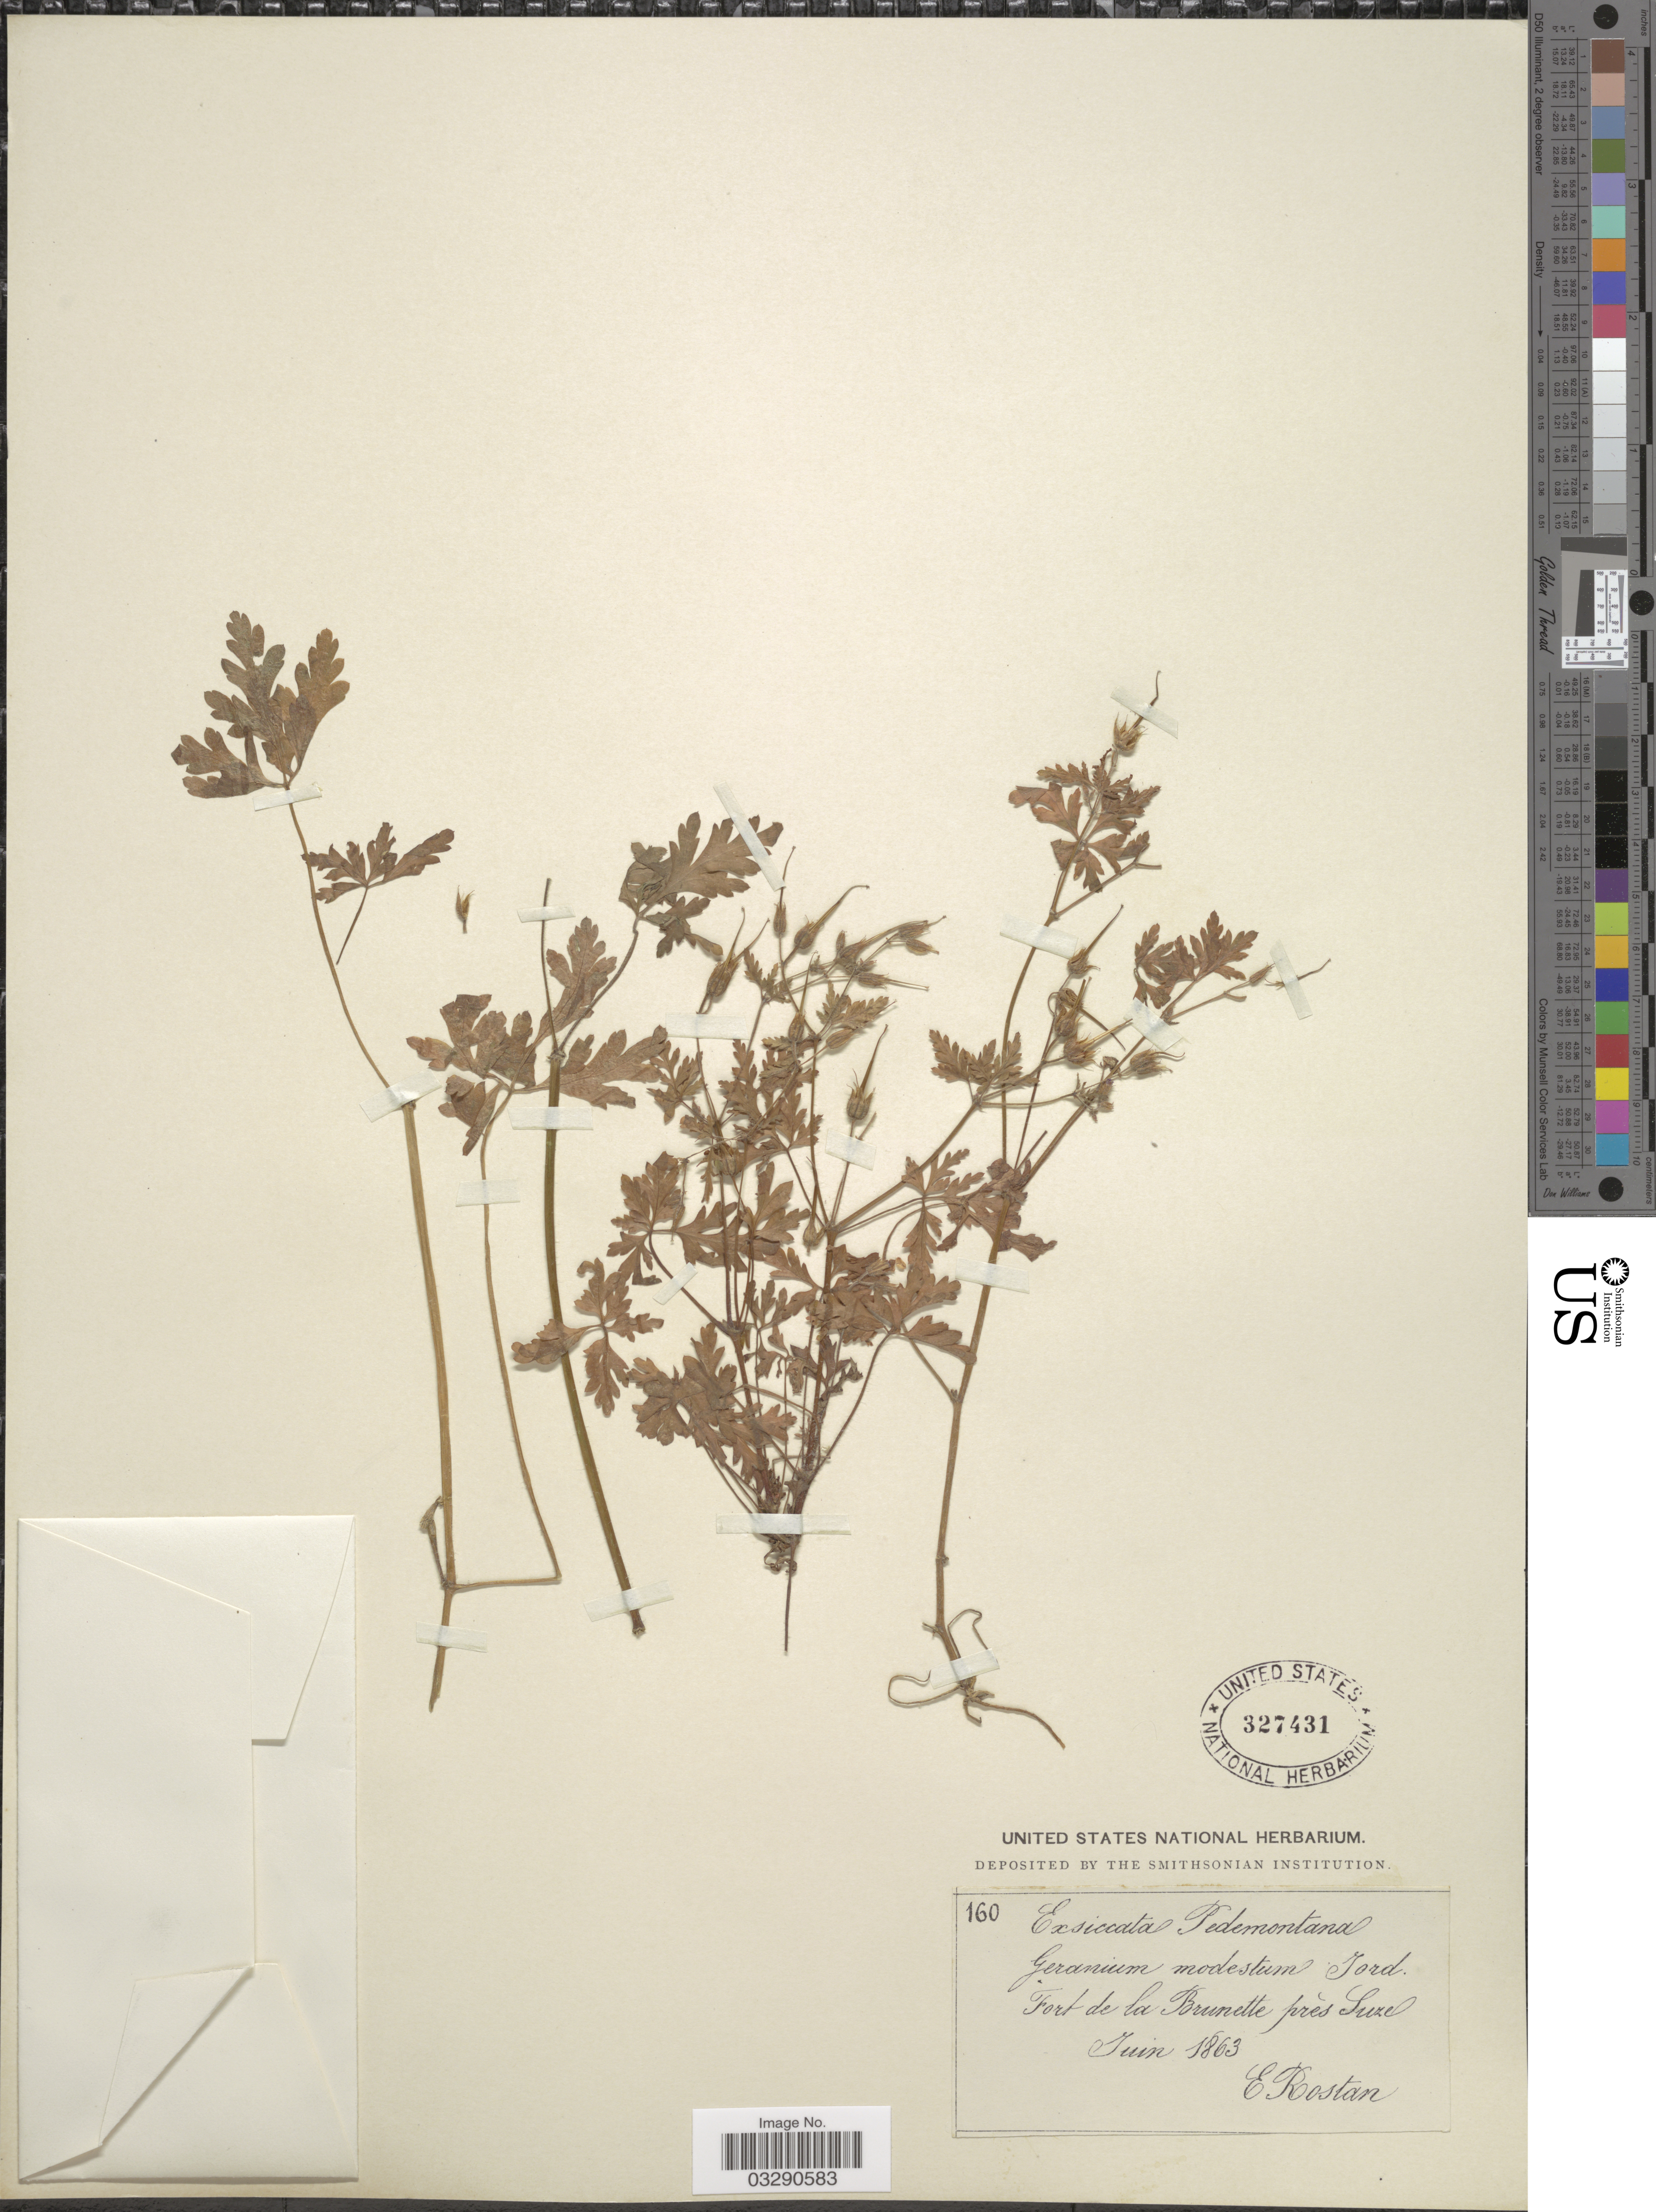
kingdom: Plantae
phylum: Tracheophyta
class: Magnoliopsida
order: Geraniales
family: Geraniaceae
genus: Geranium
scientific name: Geranium modestum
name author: Dum. Cours.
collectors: E. Rostan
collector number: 160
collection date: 1863-06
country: Italy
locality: Pedemontana. Fort de la Brunette près Suze [interpreted].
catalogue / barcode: US 327431